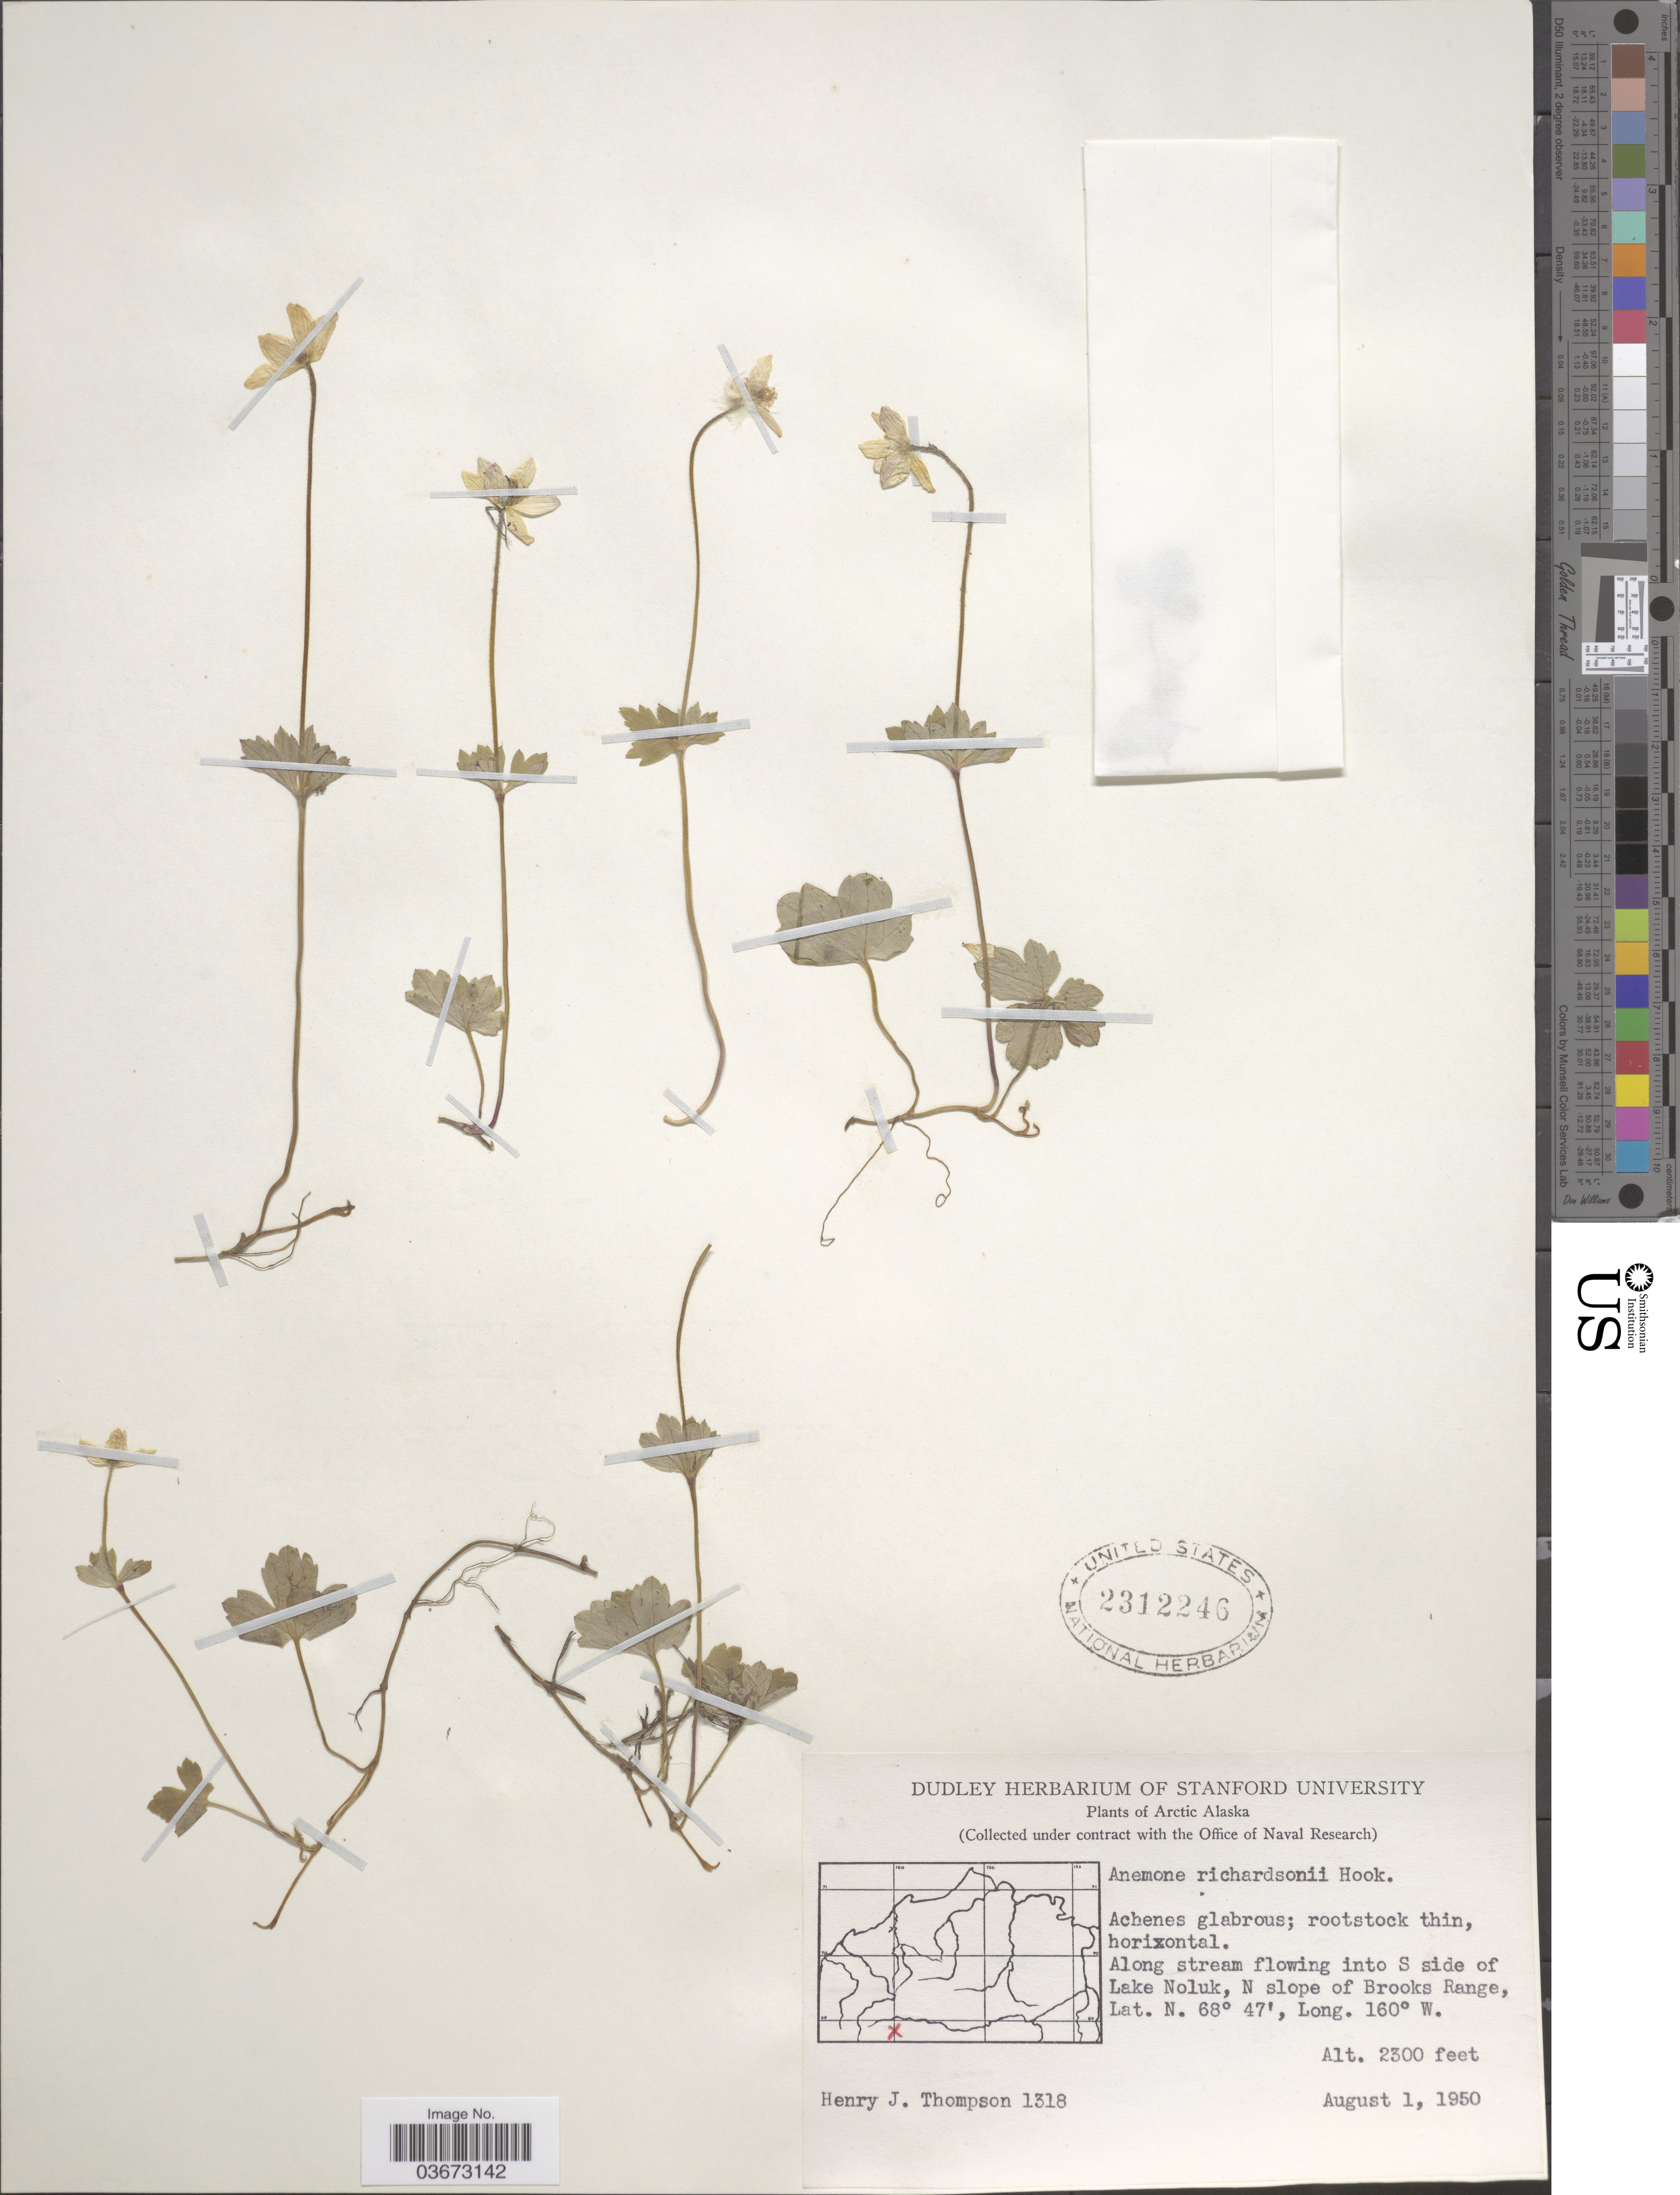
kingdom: Plantae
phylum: Tracheophyta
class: Magnoliopsida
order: Ranunculales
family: Ranunculaceae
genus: Anemone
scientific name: Anemone richardsonii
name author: Hook.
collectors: H. J. Thompson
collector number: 1318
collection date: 1950-08-01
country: United States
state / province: Alaska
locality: Arctic Alaska. Along stream flowing into S side of Lake Noluk, N slope of Brooks Range.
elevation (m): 701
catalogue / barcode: US 2312246